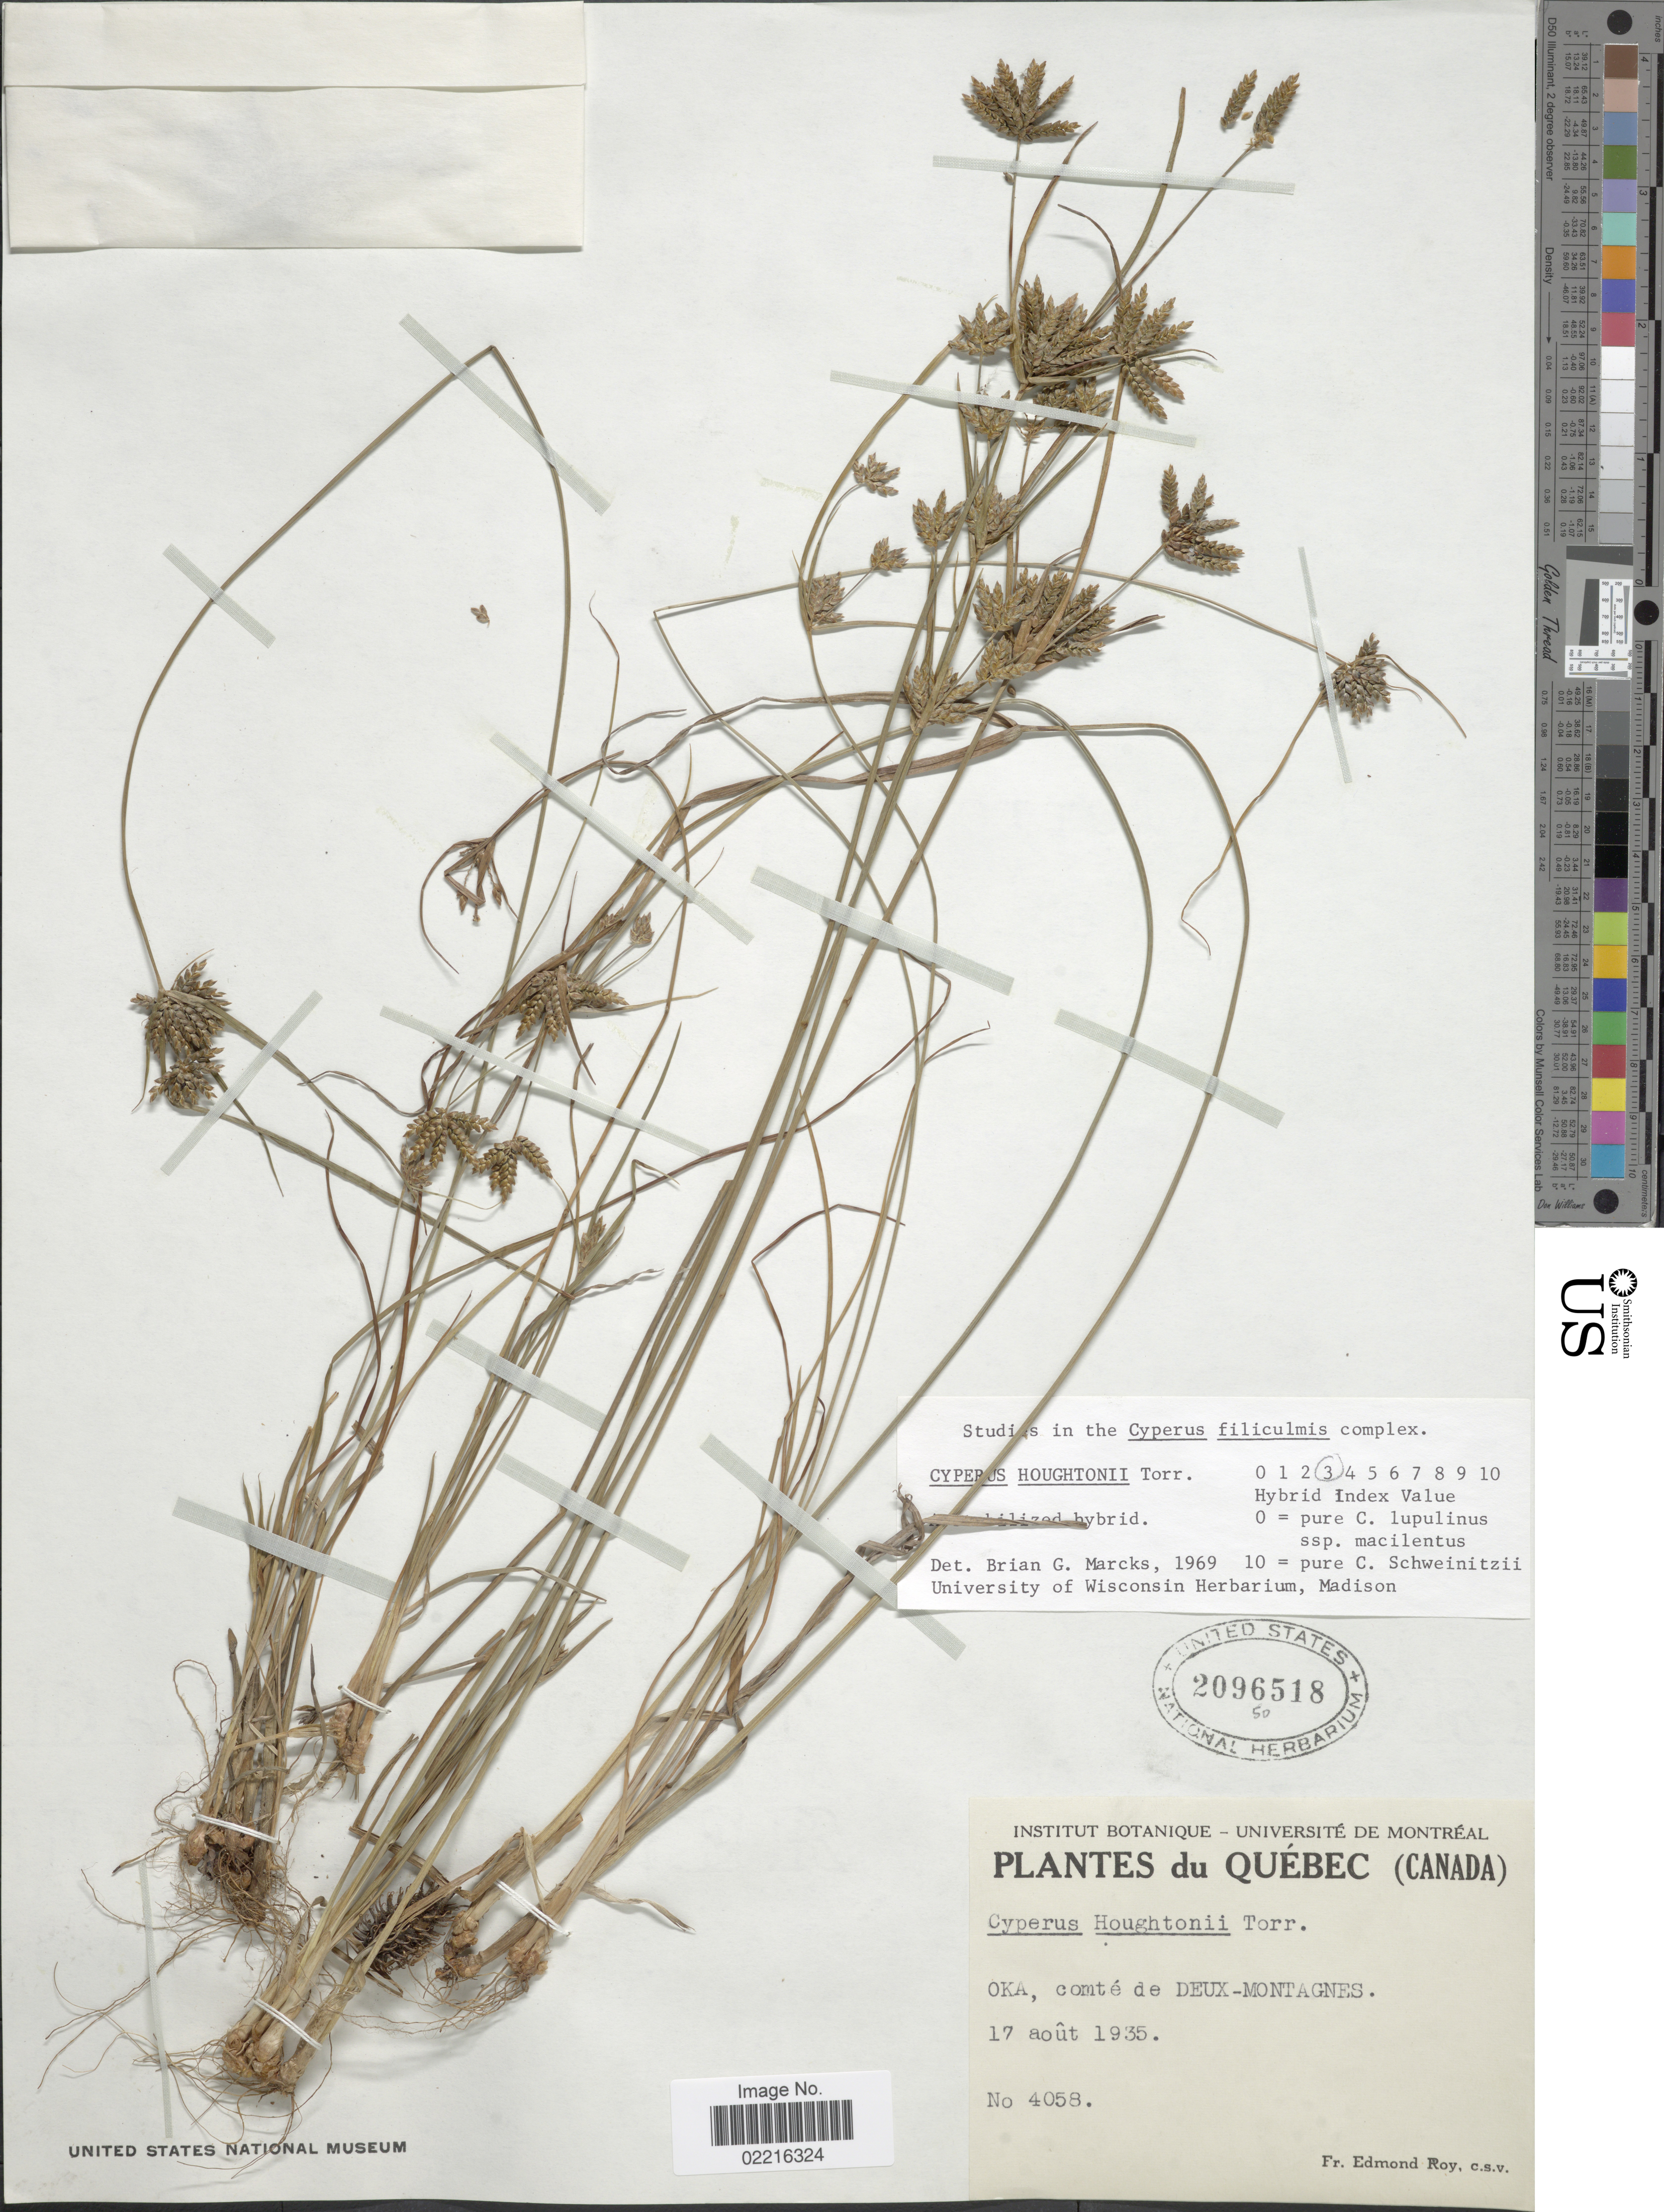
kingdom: Plantae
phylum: Tracheophyta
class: Liliopsida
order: Poales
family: Cyperaceae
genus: Cyperus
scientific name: Cyperus houghtonii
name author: Torr.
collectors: E. Roy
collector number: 4058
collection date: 1935-08-17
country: Canada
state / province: Quebec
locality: Oka, comte de Deux-Montagnes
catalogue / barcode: US 2096518